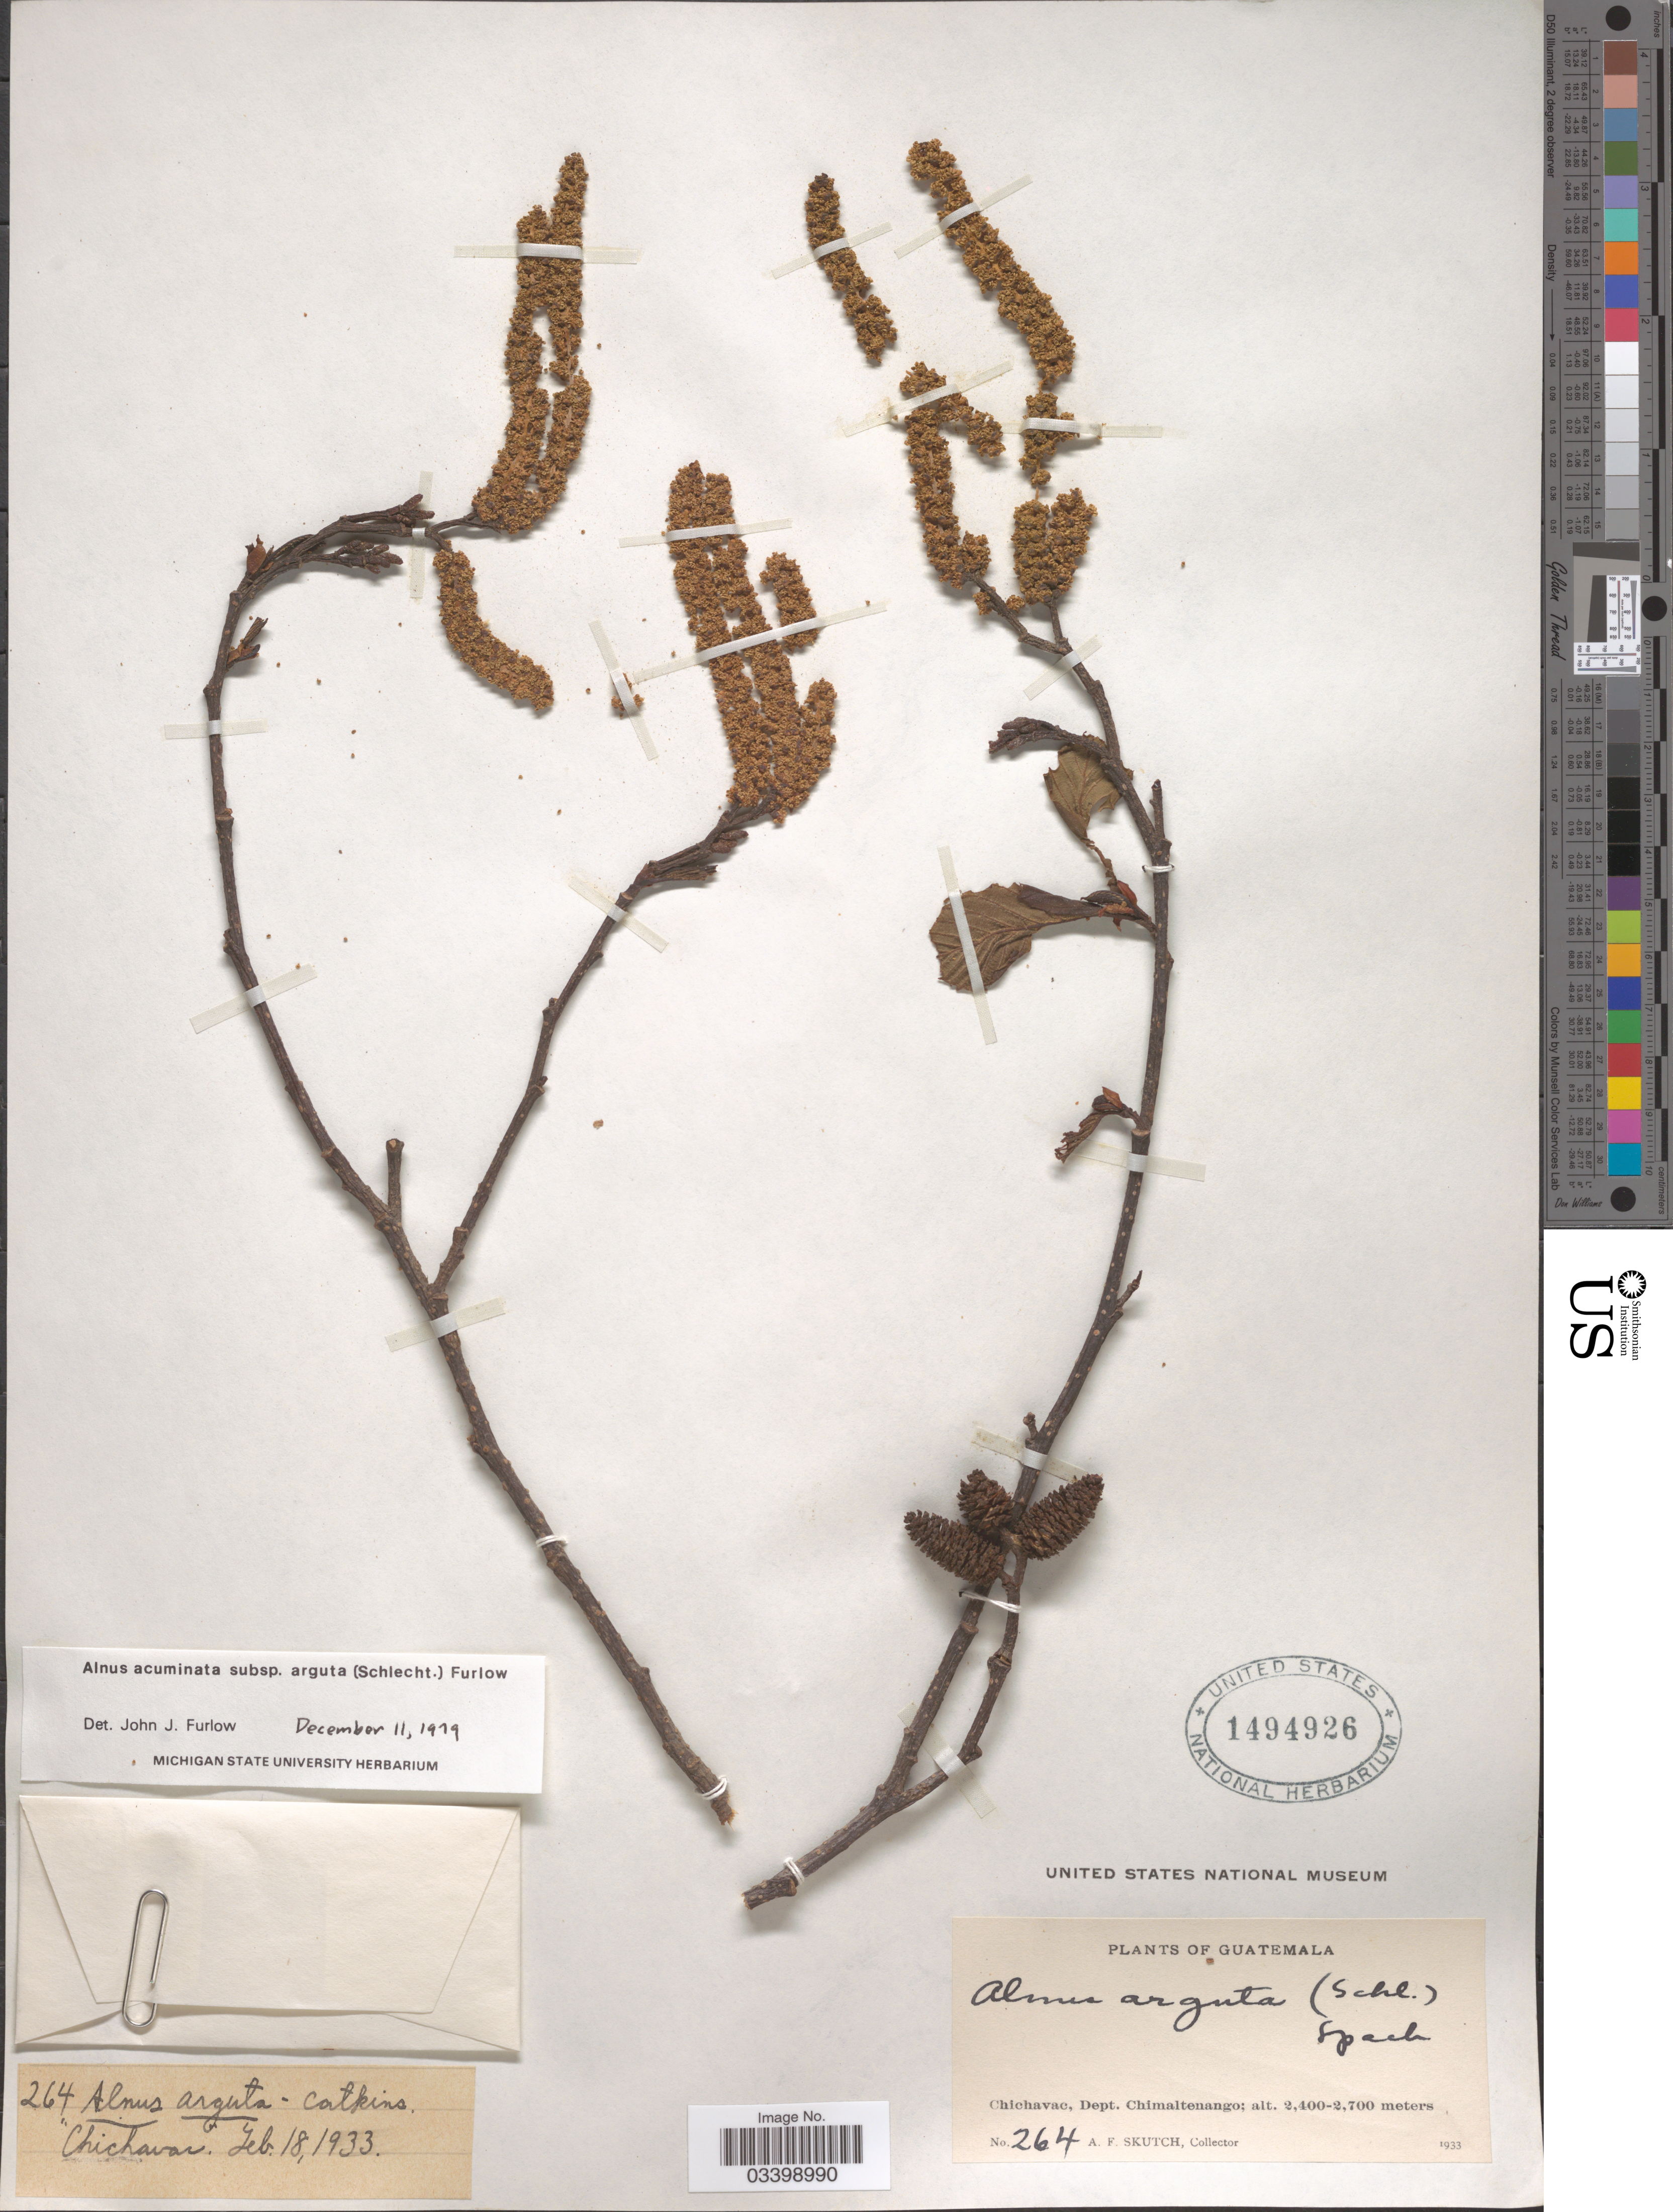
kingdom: Plantae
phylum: Tracheophyta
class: Magnoliopsida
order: Fagales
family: Betulaceae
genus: Alnus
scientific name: Alnus acuminata subsp. arguta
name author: (Schltdl.) Furlow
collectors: A. F. Skutch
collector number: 264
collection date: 1933-02-18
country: Guatemala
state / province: Chimaltenango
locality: Chichavac, Dept. Chimaltenango.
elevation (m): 2400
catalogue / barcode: US 1494926